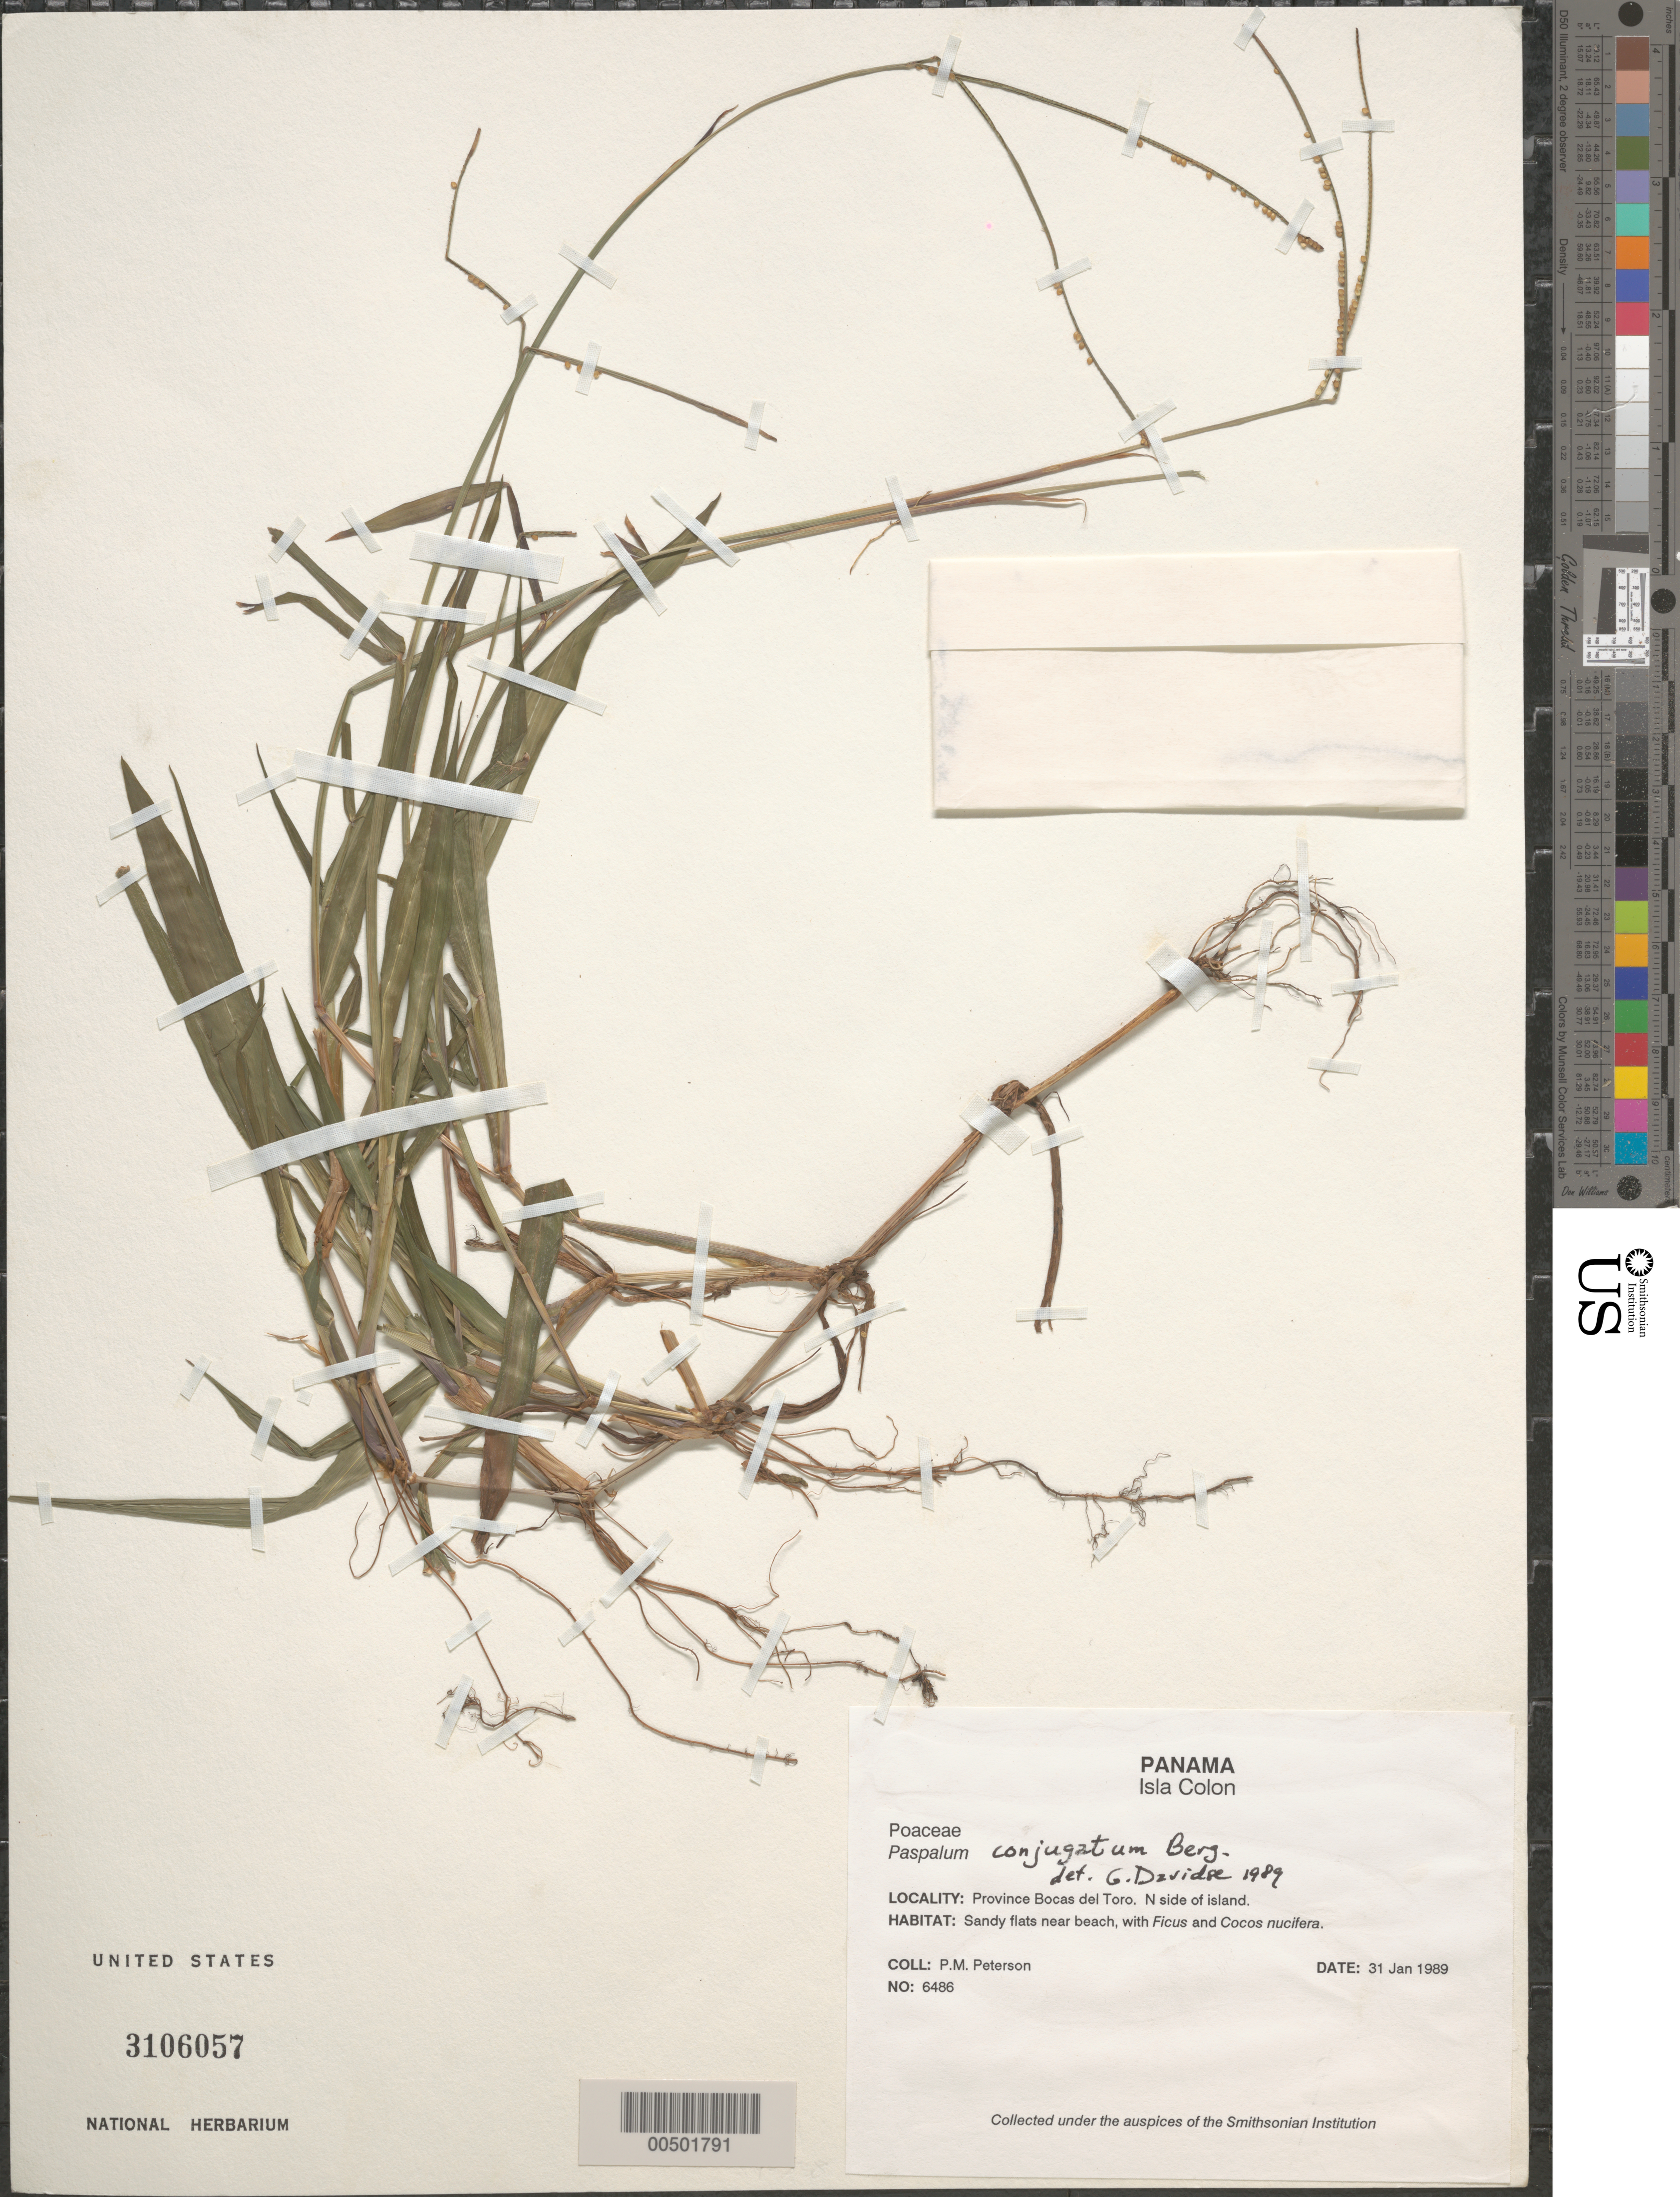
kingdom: Plantae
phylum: Tracheophyta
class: Liliopsida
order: Poales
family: Poaceae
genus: Paspalum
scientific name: Paspalum conjugatum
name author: P.J. Bergius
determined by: Davidse, Gerrit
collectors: P. M. Peterson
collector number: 06486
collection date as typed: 31 Jan 1989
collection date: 1989-01-31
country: Panama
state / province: Bocas del Toro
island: Colón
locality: Isla Colon, N side of Island.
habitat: Sandy flats near beach, with Ficus and Cocos nucifera.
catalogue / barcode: US 3106057